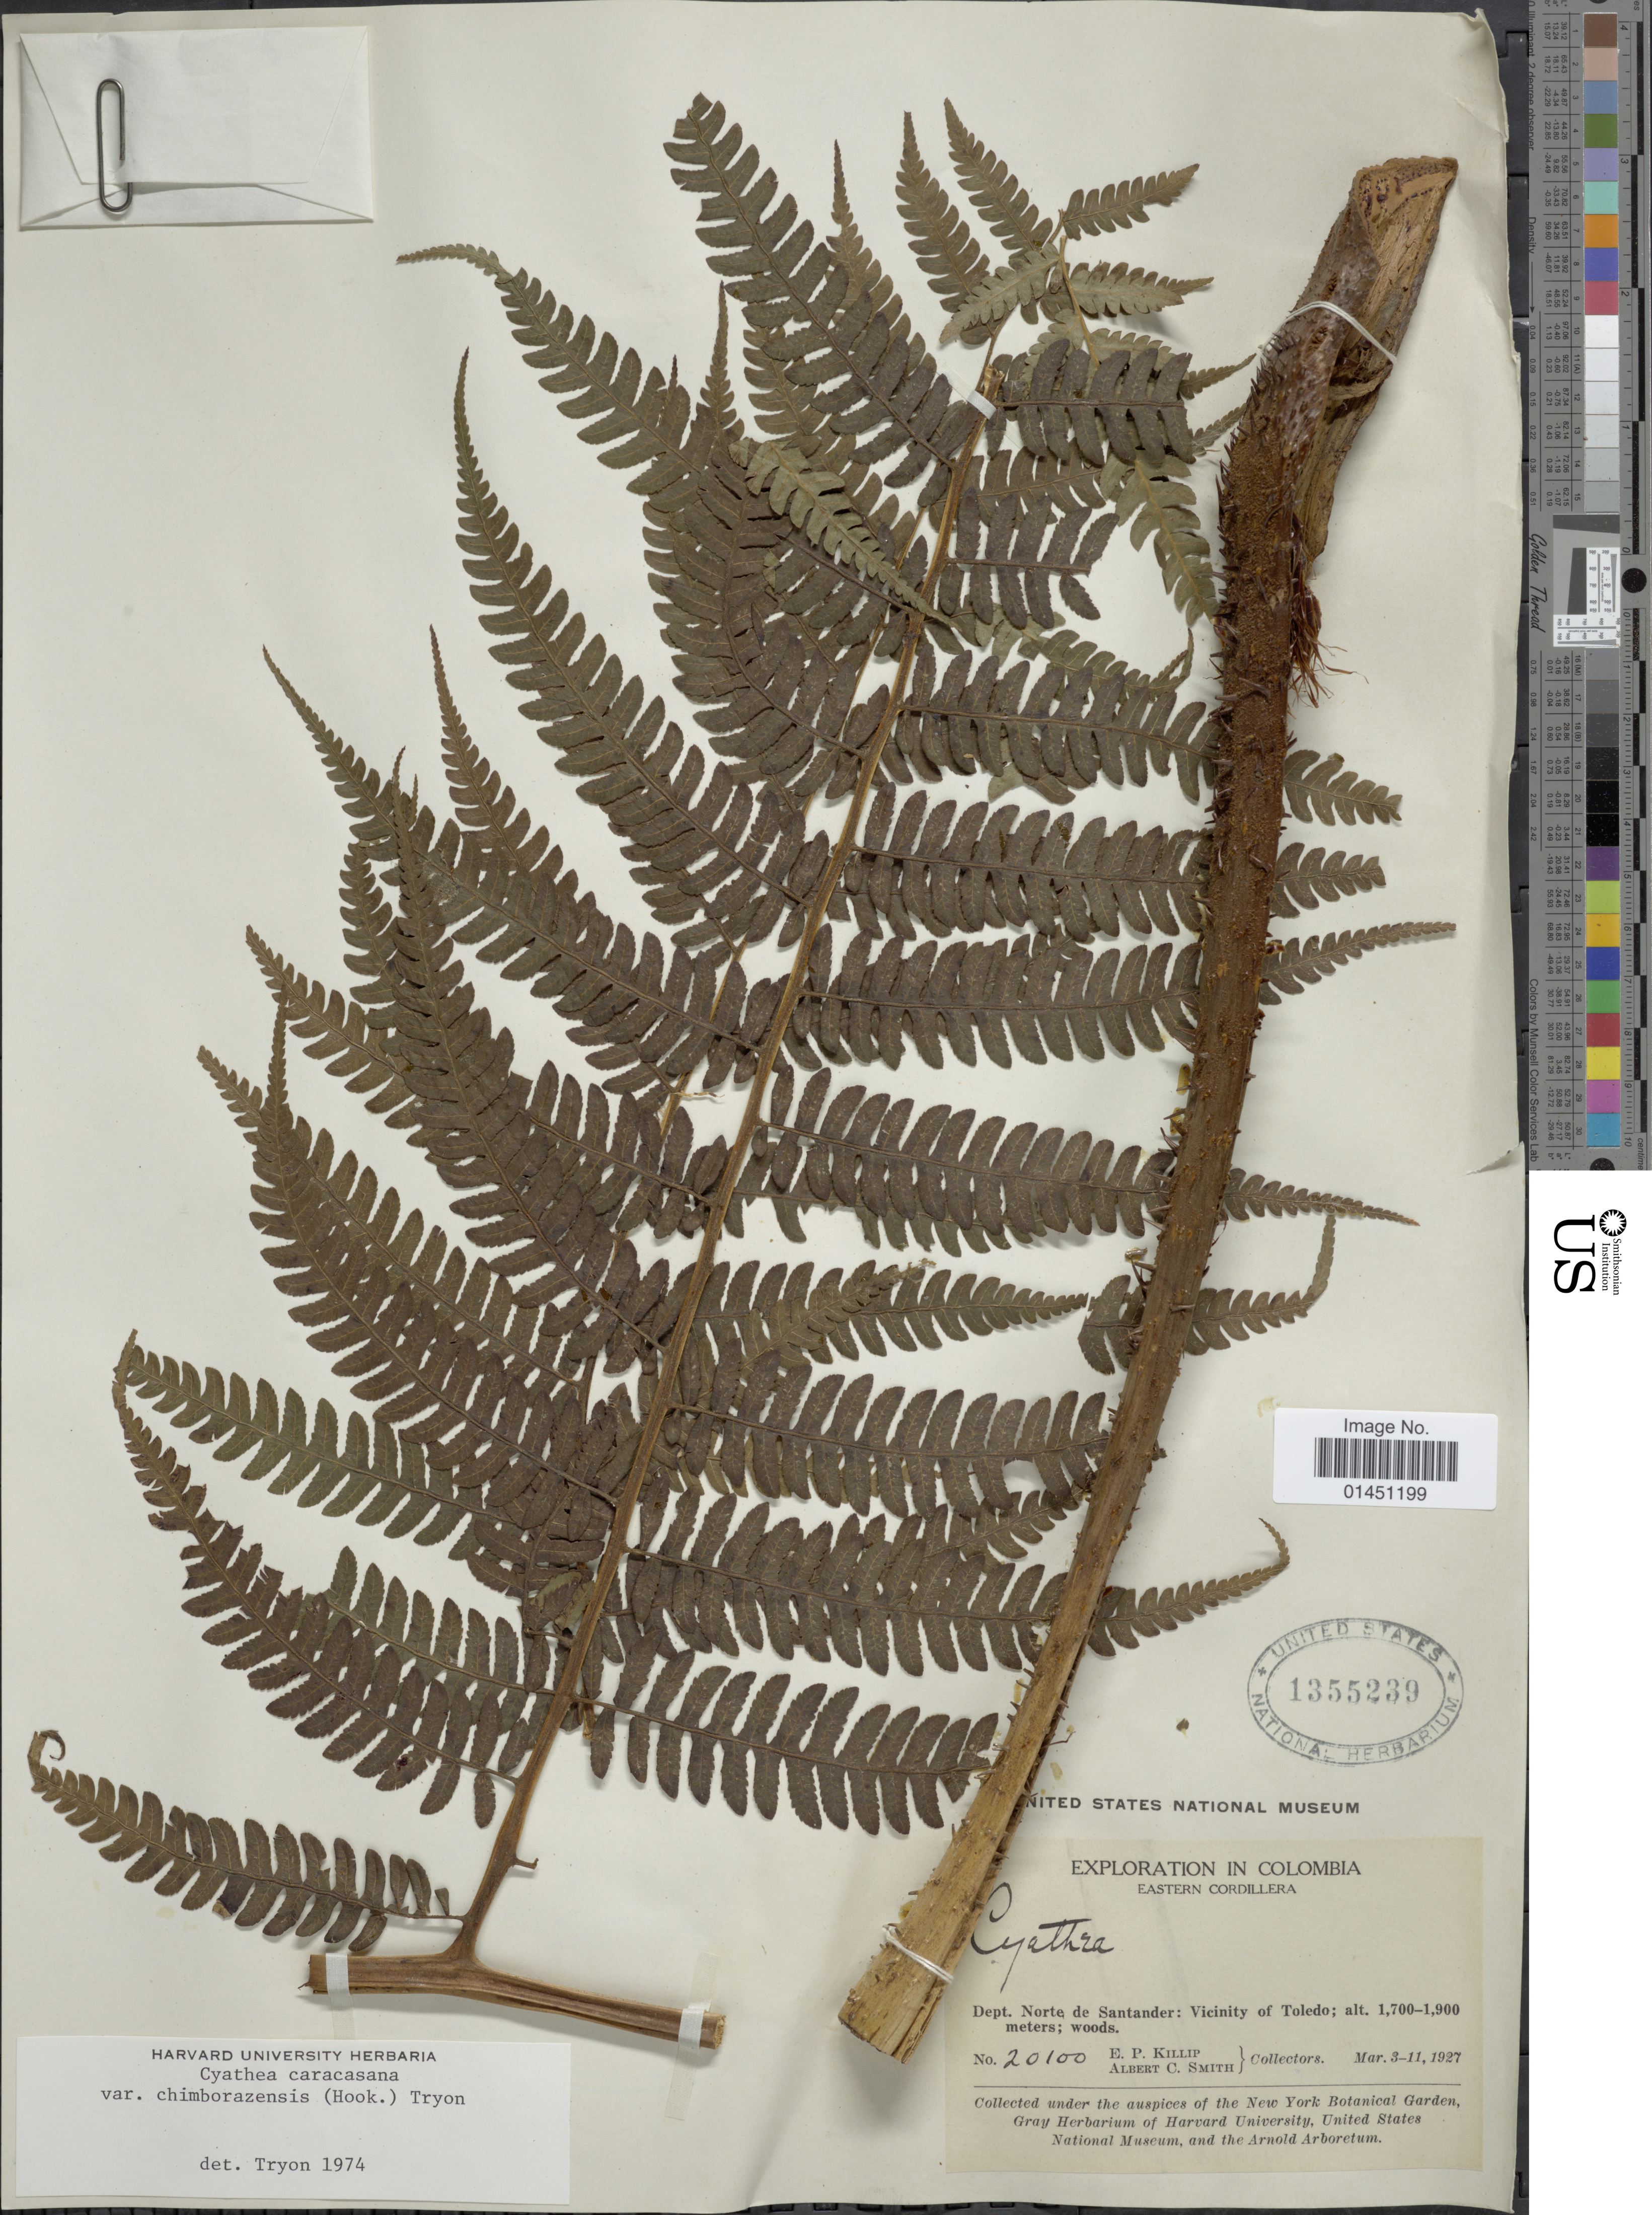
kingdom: Plantae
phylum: Tracheophyta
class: Polypodiopsida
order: Cyatheales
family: Cyatheaceae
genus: Cyathea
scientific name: Cyathea caracasana var. chimborazensis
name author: (Hook.) R.M. Tryon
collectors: E. P. Killip & A. C. Smith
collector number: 20100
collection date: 1927-03-03/1927-03-11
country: Colombia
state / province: Norte de Santander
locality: Eastern Cordillera, Vicinity of Toledo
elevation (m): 1700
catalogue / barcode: US 1355239